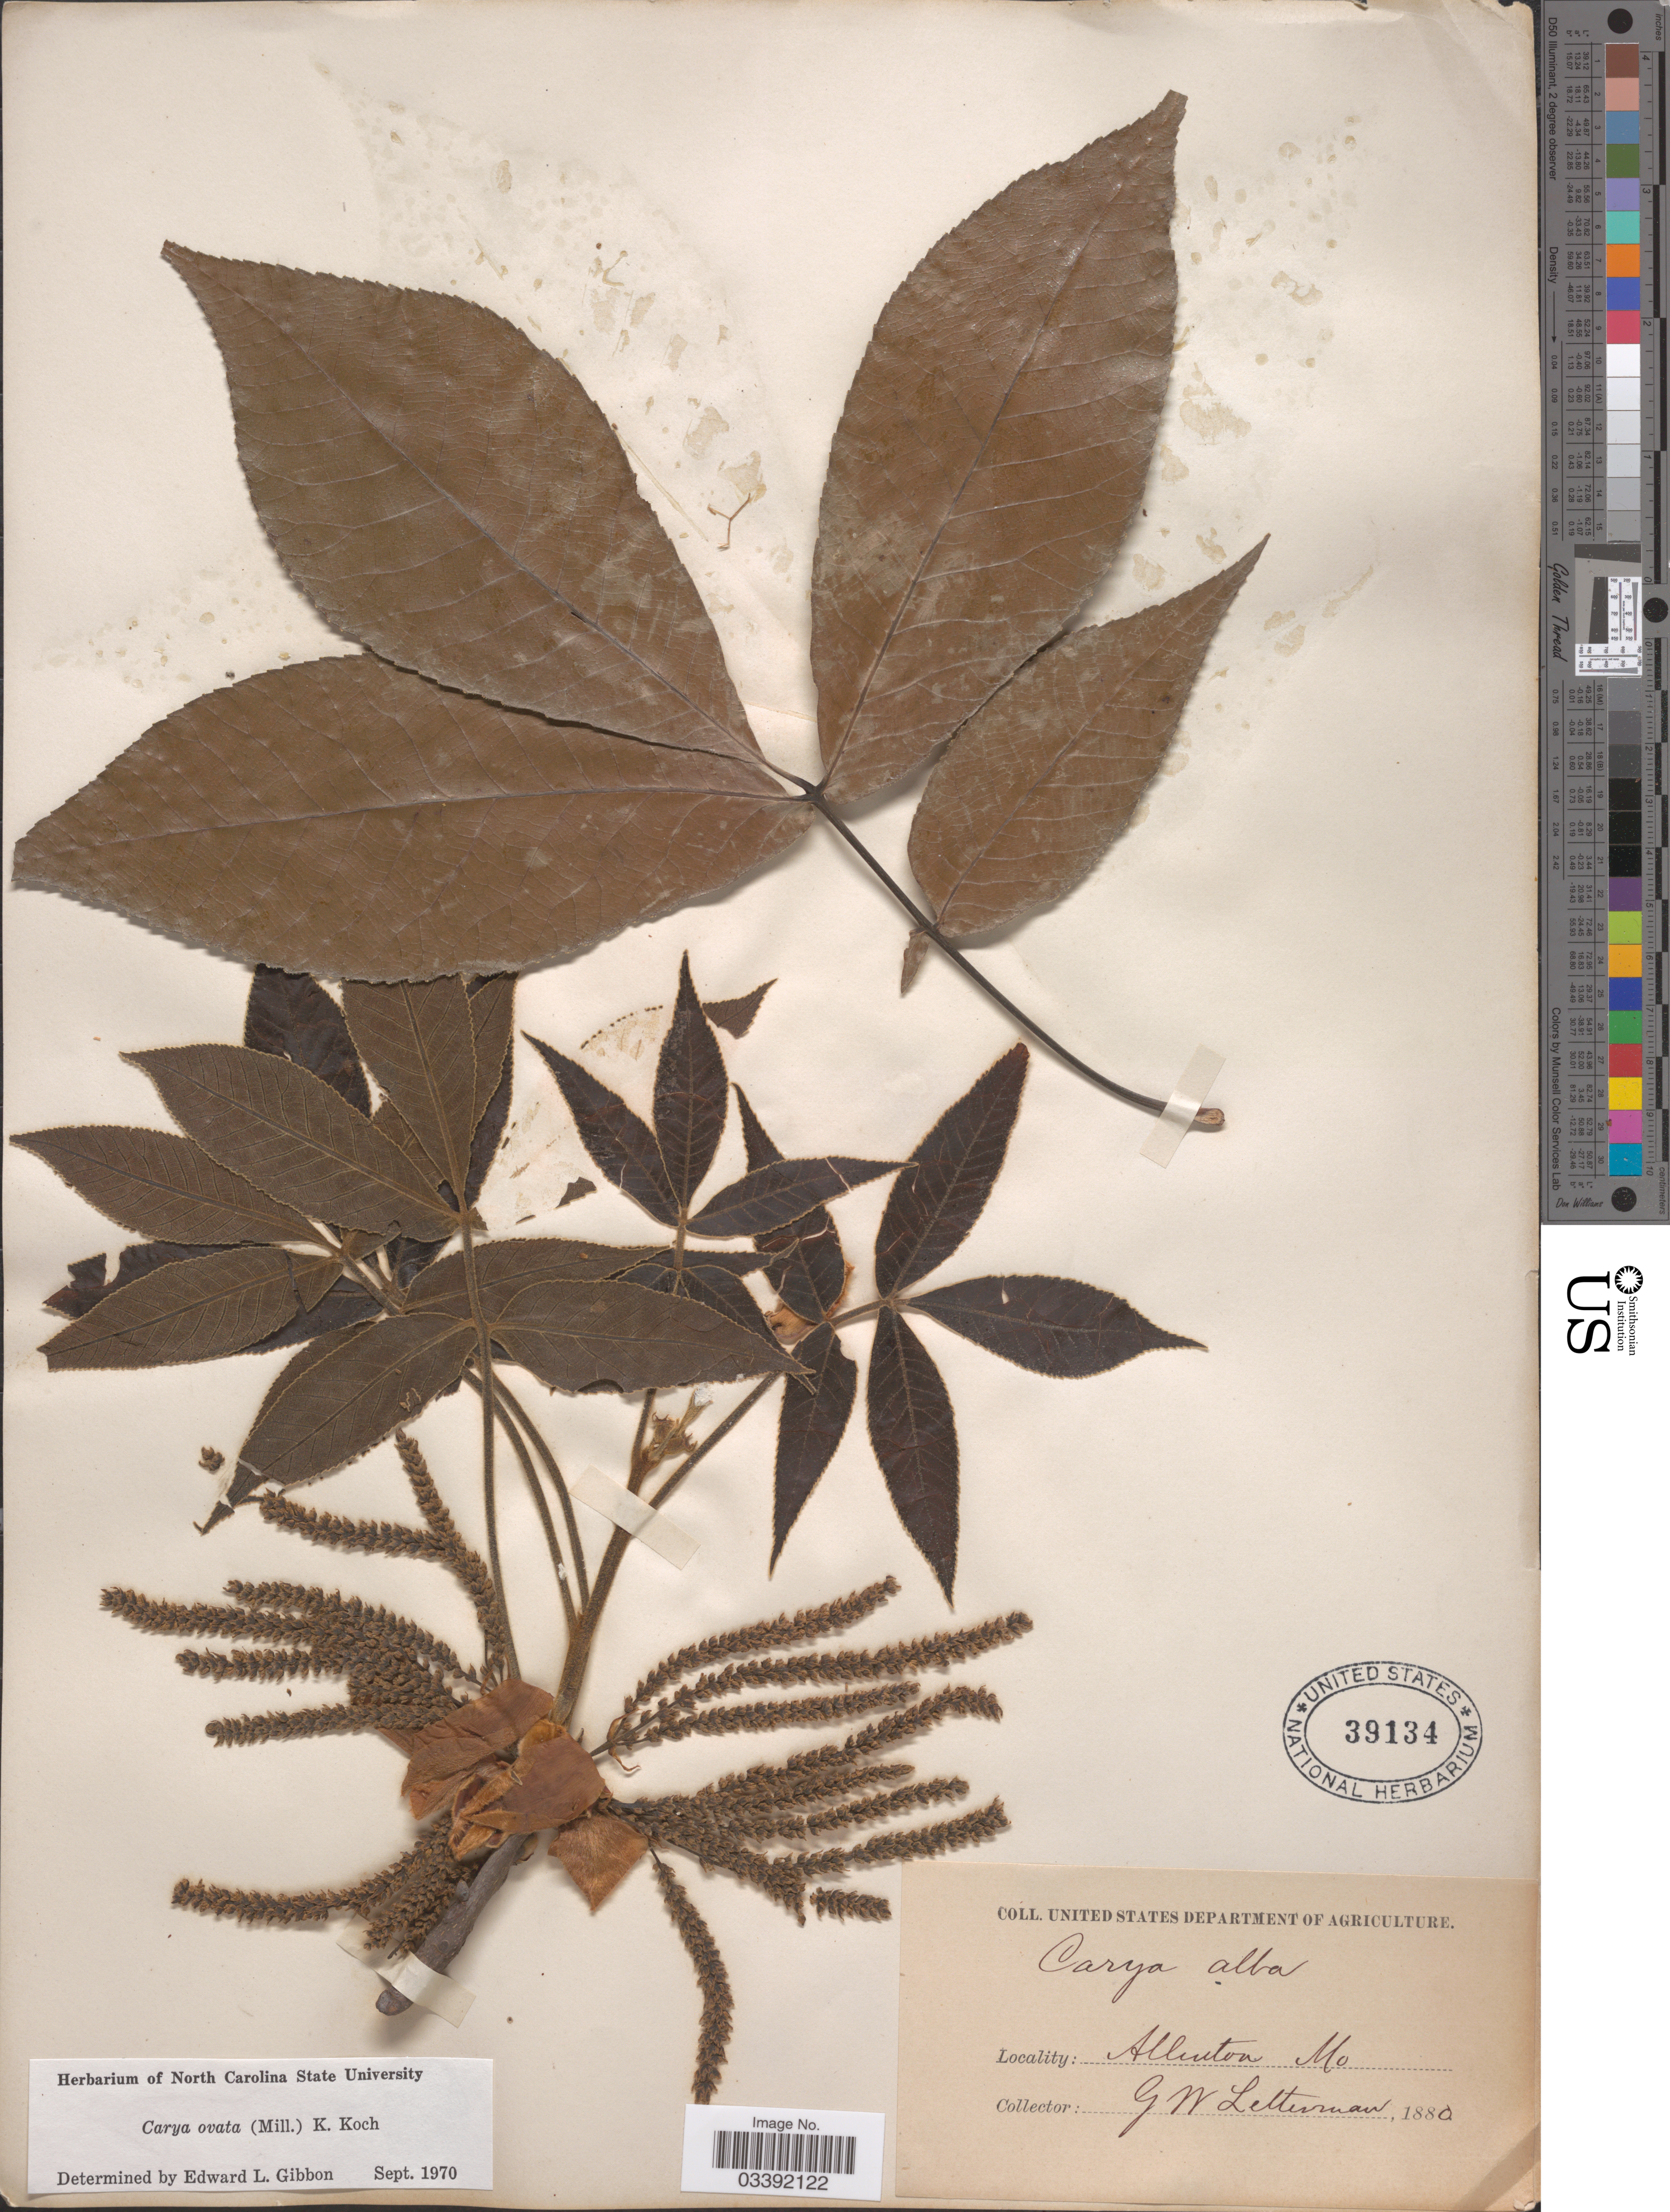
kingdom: Plantae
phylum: Tracheophyta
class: Magnoliopsida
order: Fagales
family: Juglandaceae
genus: Carya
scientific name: Carya ovata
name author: (Mill.) K. Koch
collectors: G. W. Letterman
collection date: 1880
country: United States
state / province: Missouri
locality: Allenton.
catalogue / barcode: US 39134